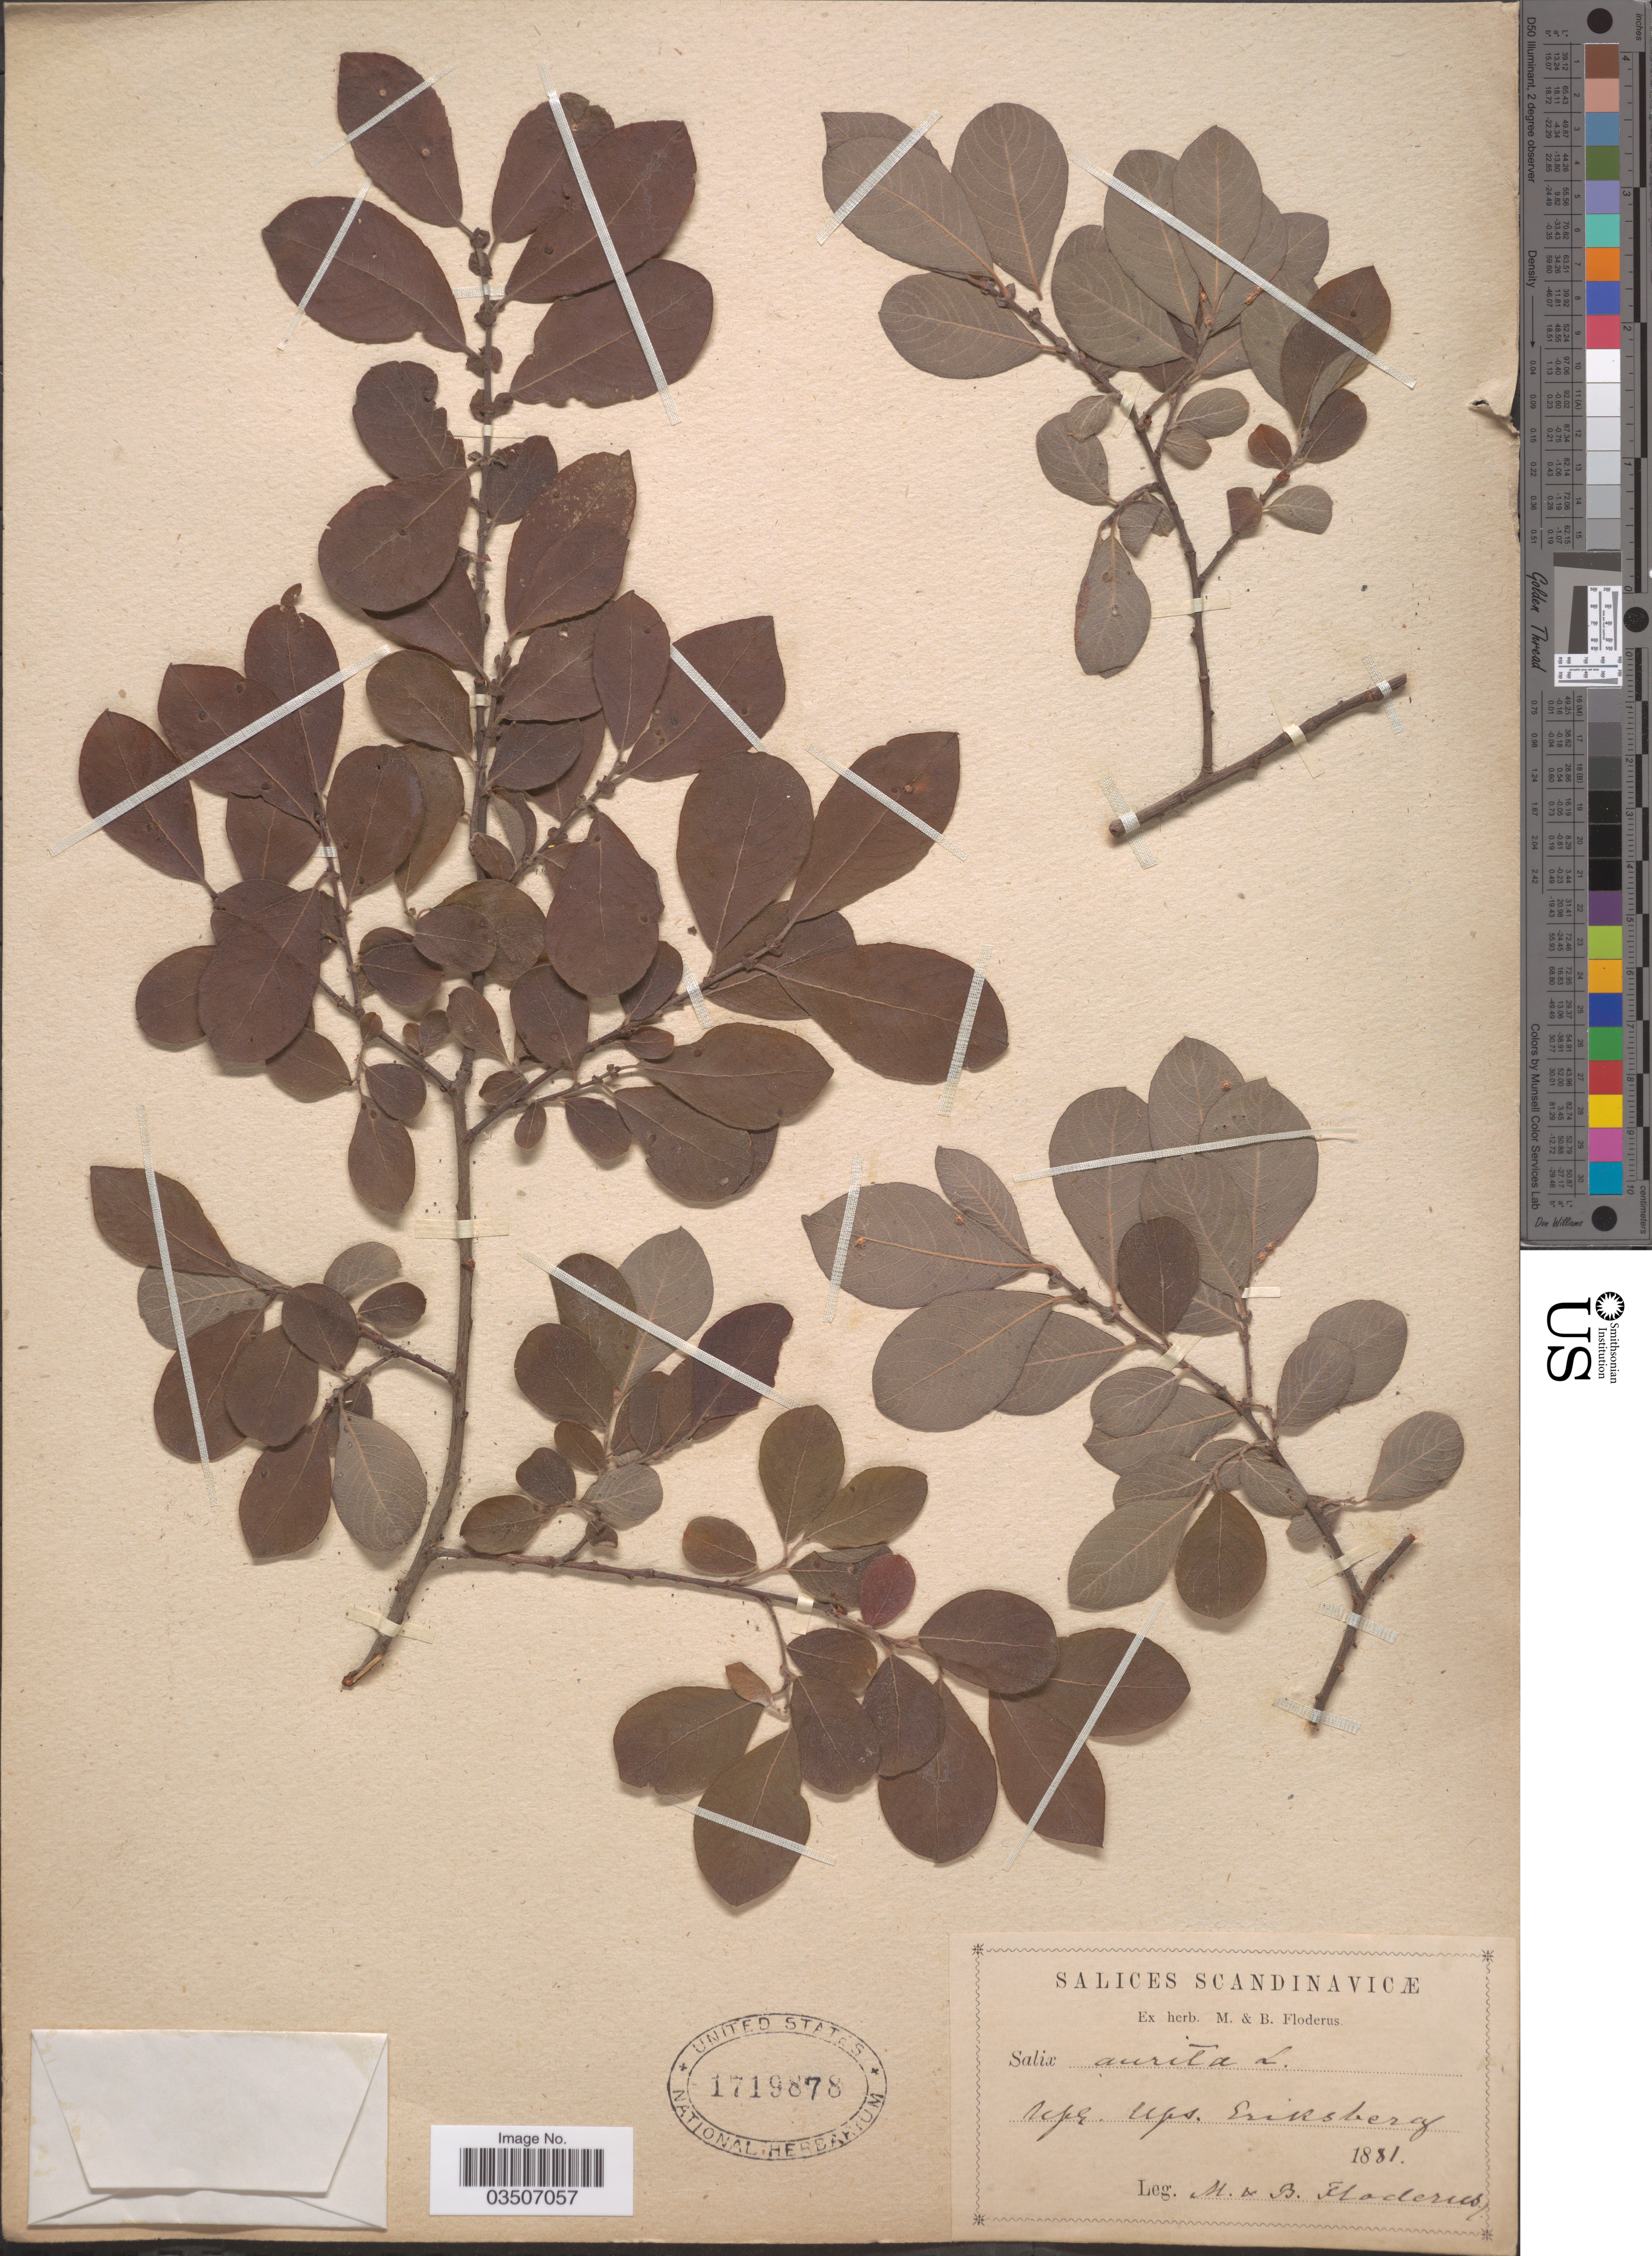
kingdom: Plantae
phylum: Tracheophyta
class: Magnoliopsida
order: Malpighiales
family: Salicaceae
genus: Salix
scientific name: Salix aurita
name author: L.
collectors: M. Floderus & B. G. O. Floderus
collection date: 1881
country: Sweden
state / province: Uppsala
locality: Scandinavicæ. Upl. Ups. Eriksberg.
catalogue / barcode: US 1719878